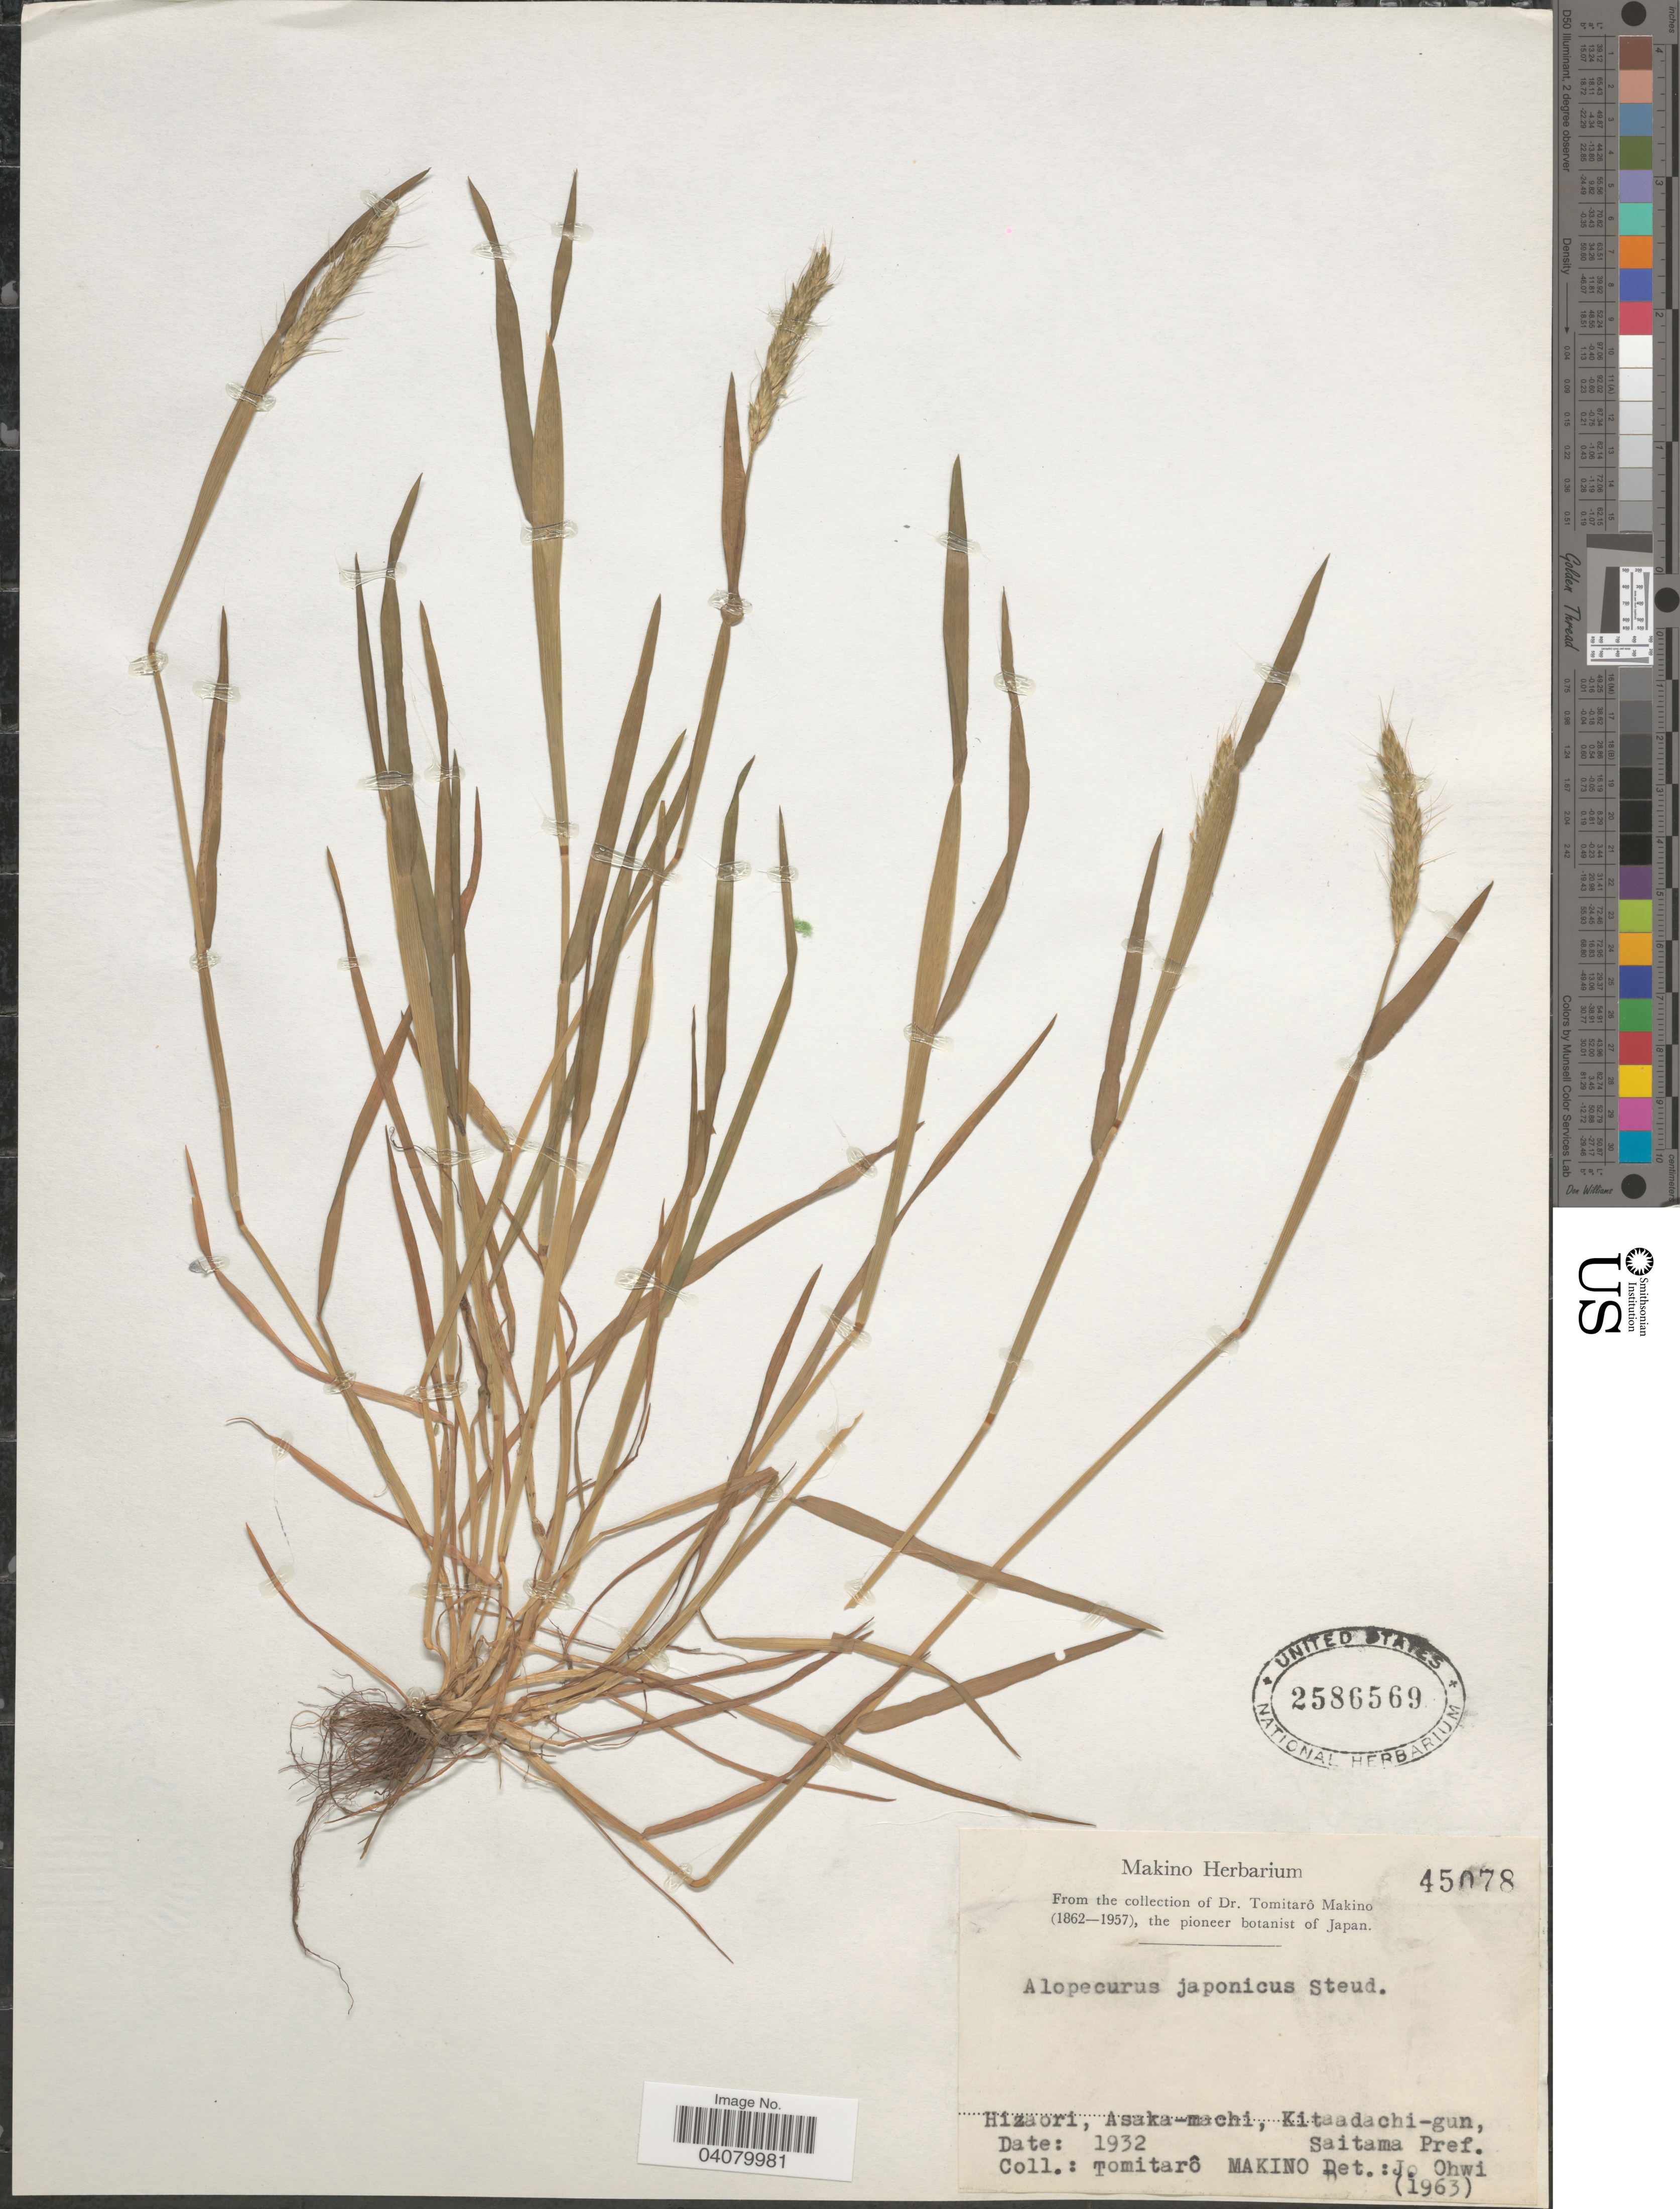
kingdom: Plantae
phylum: Tracheophyta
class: Liliopsida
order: Poales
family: Poaceae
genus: Alopecurus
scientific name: Alopecurus japonicus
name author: Steud.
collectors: T. Mkino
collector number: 45078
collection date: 1932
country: Japan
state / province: Saitama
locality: Hizaori, Asaka-machi, Kitaadachi-gun, Saitama Pref.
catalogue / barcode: US 2586569